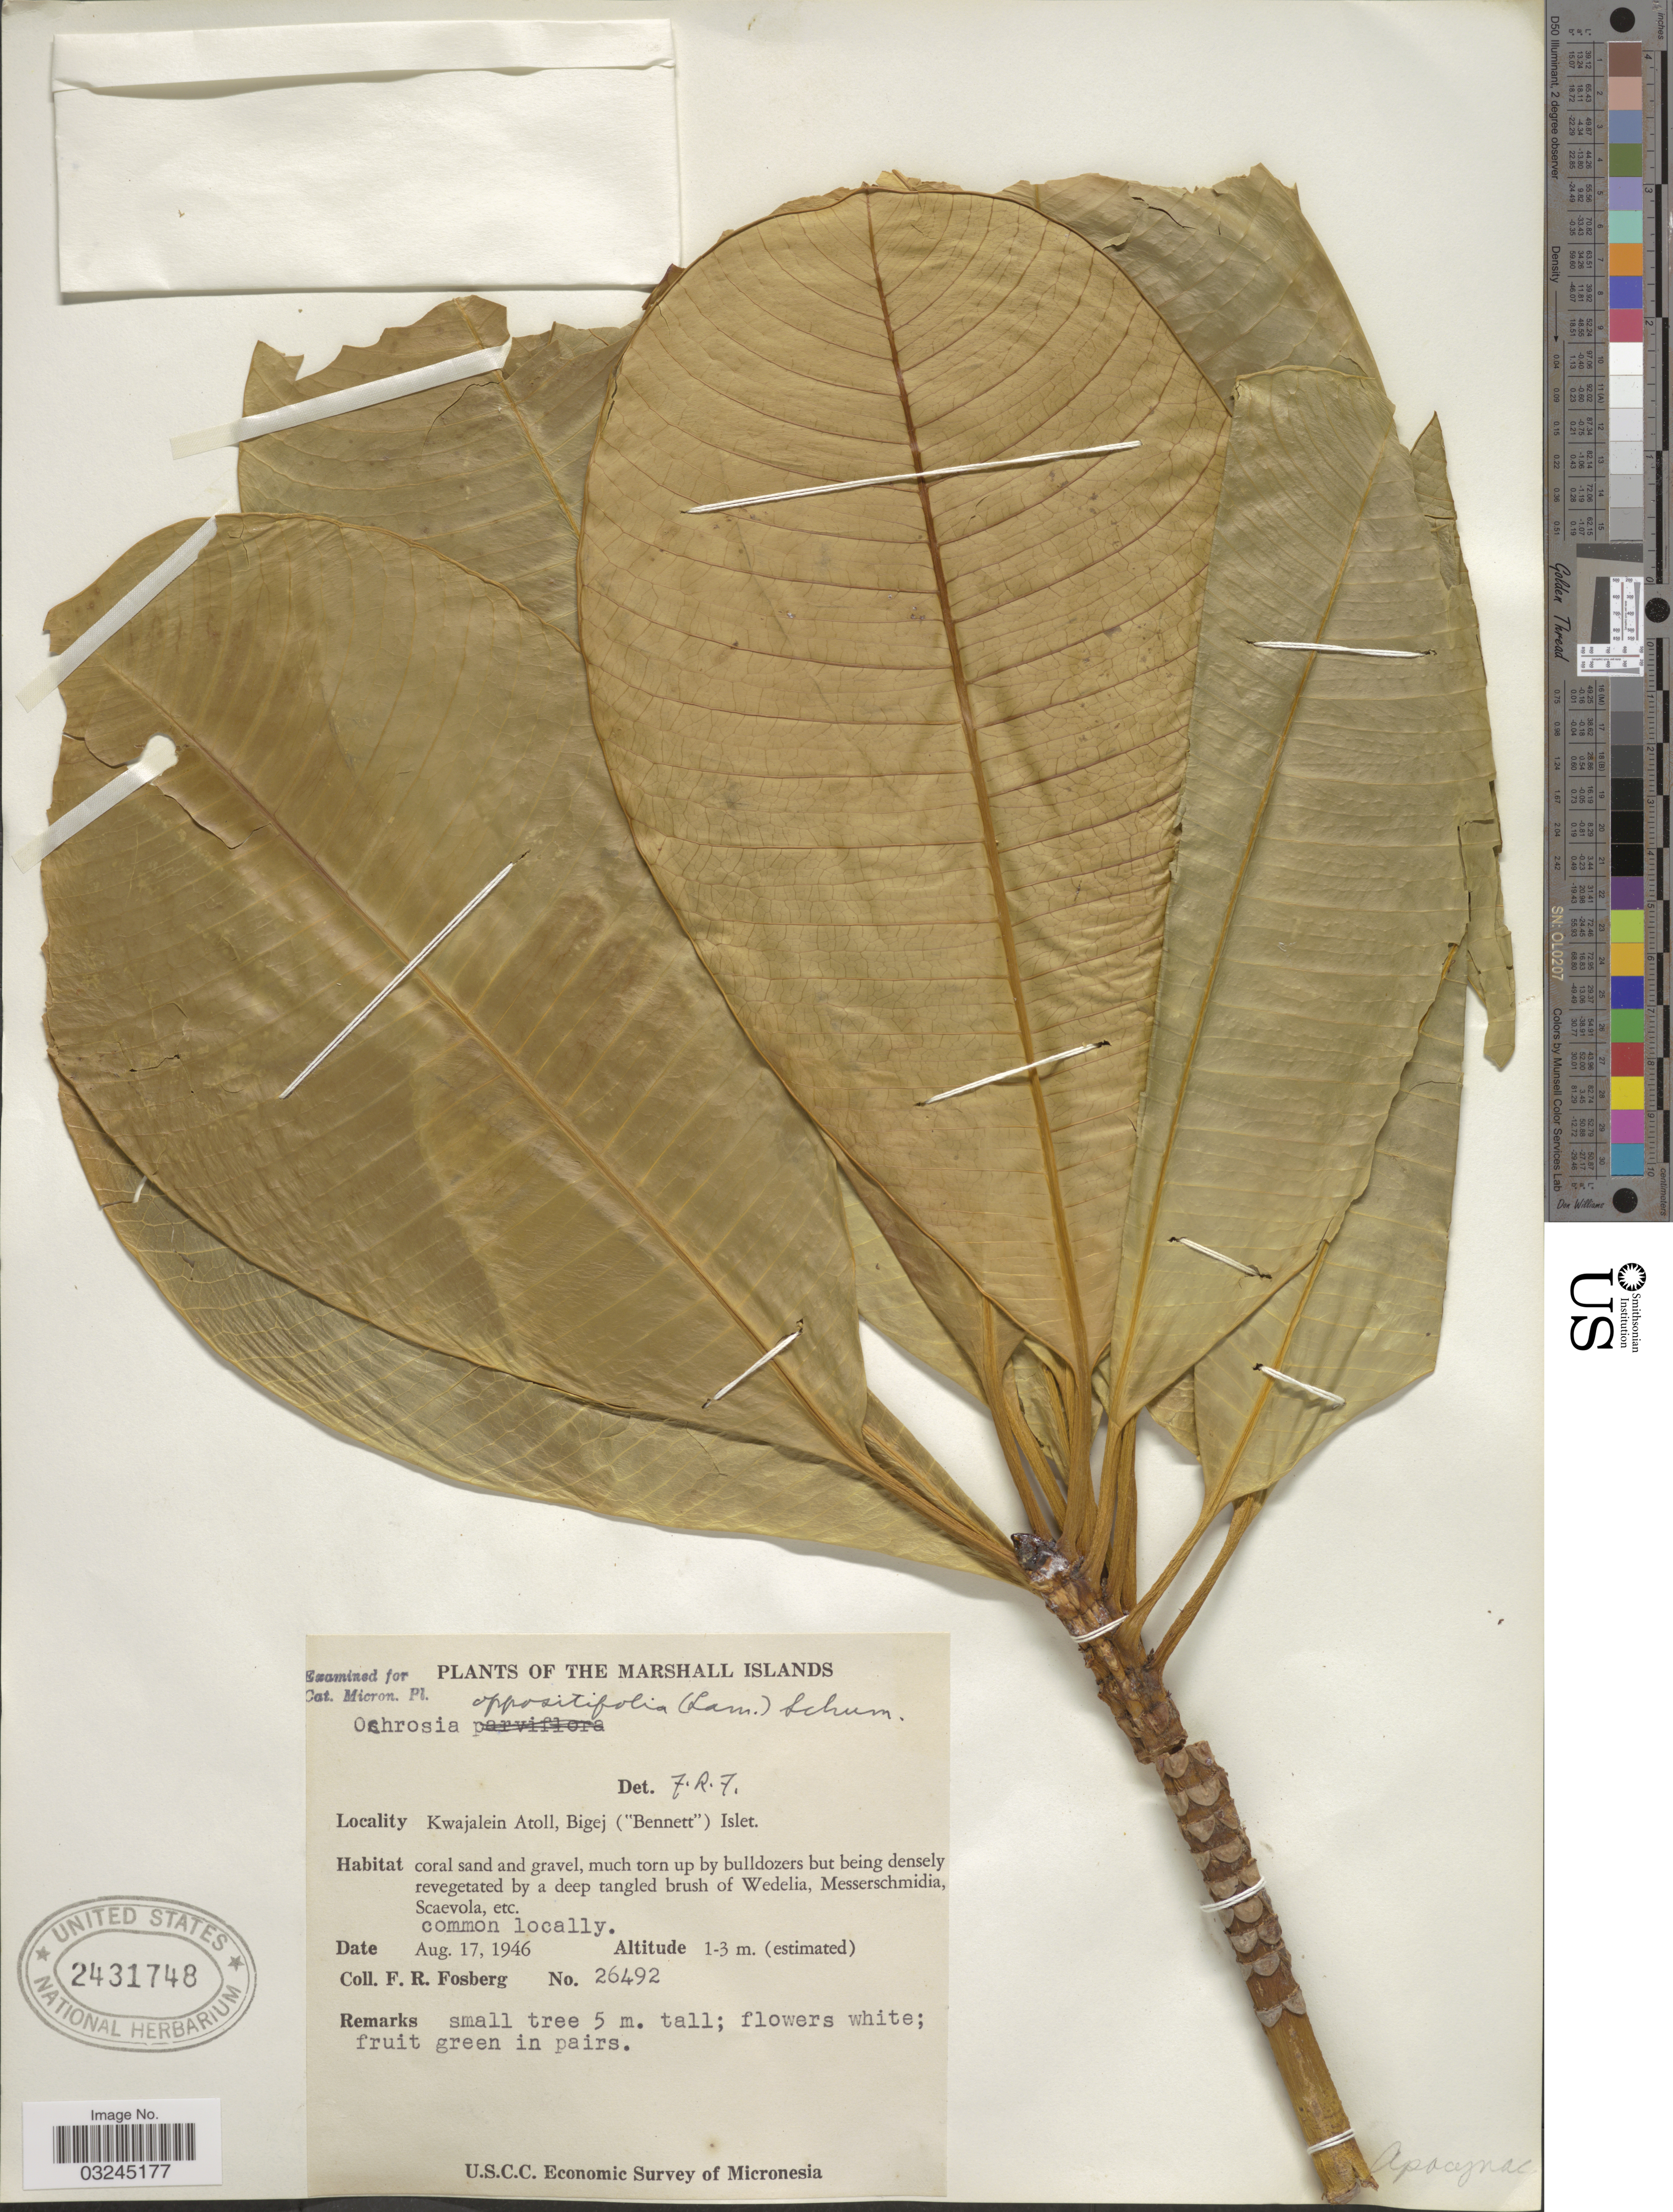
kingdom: Plantae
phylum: Tracheophyta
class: Magnoliopsida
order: Gentianales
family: Apocynaceae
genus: Ochrosia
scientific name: Ochrosia oppositifolia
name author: (Lam.) K. Schum.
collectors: F. R. Fosberg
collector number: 26492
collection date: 1946-08-17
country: Marshall Islands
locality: Kwajalein Atoll, Bigej ("Bennett") Islet.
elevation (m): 1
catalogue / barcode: US 2431748